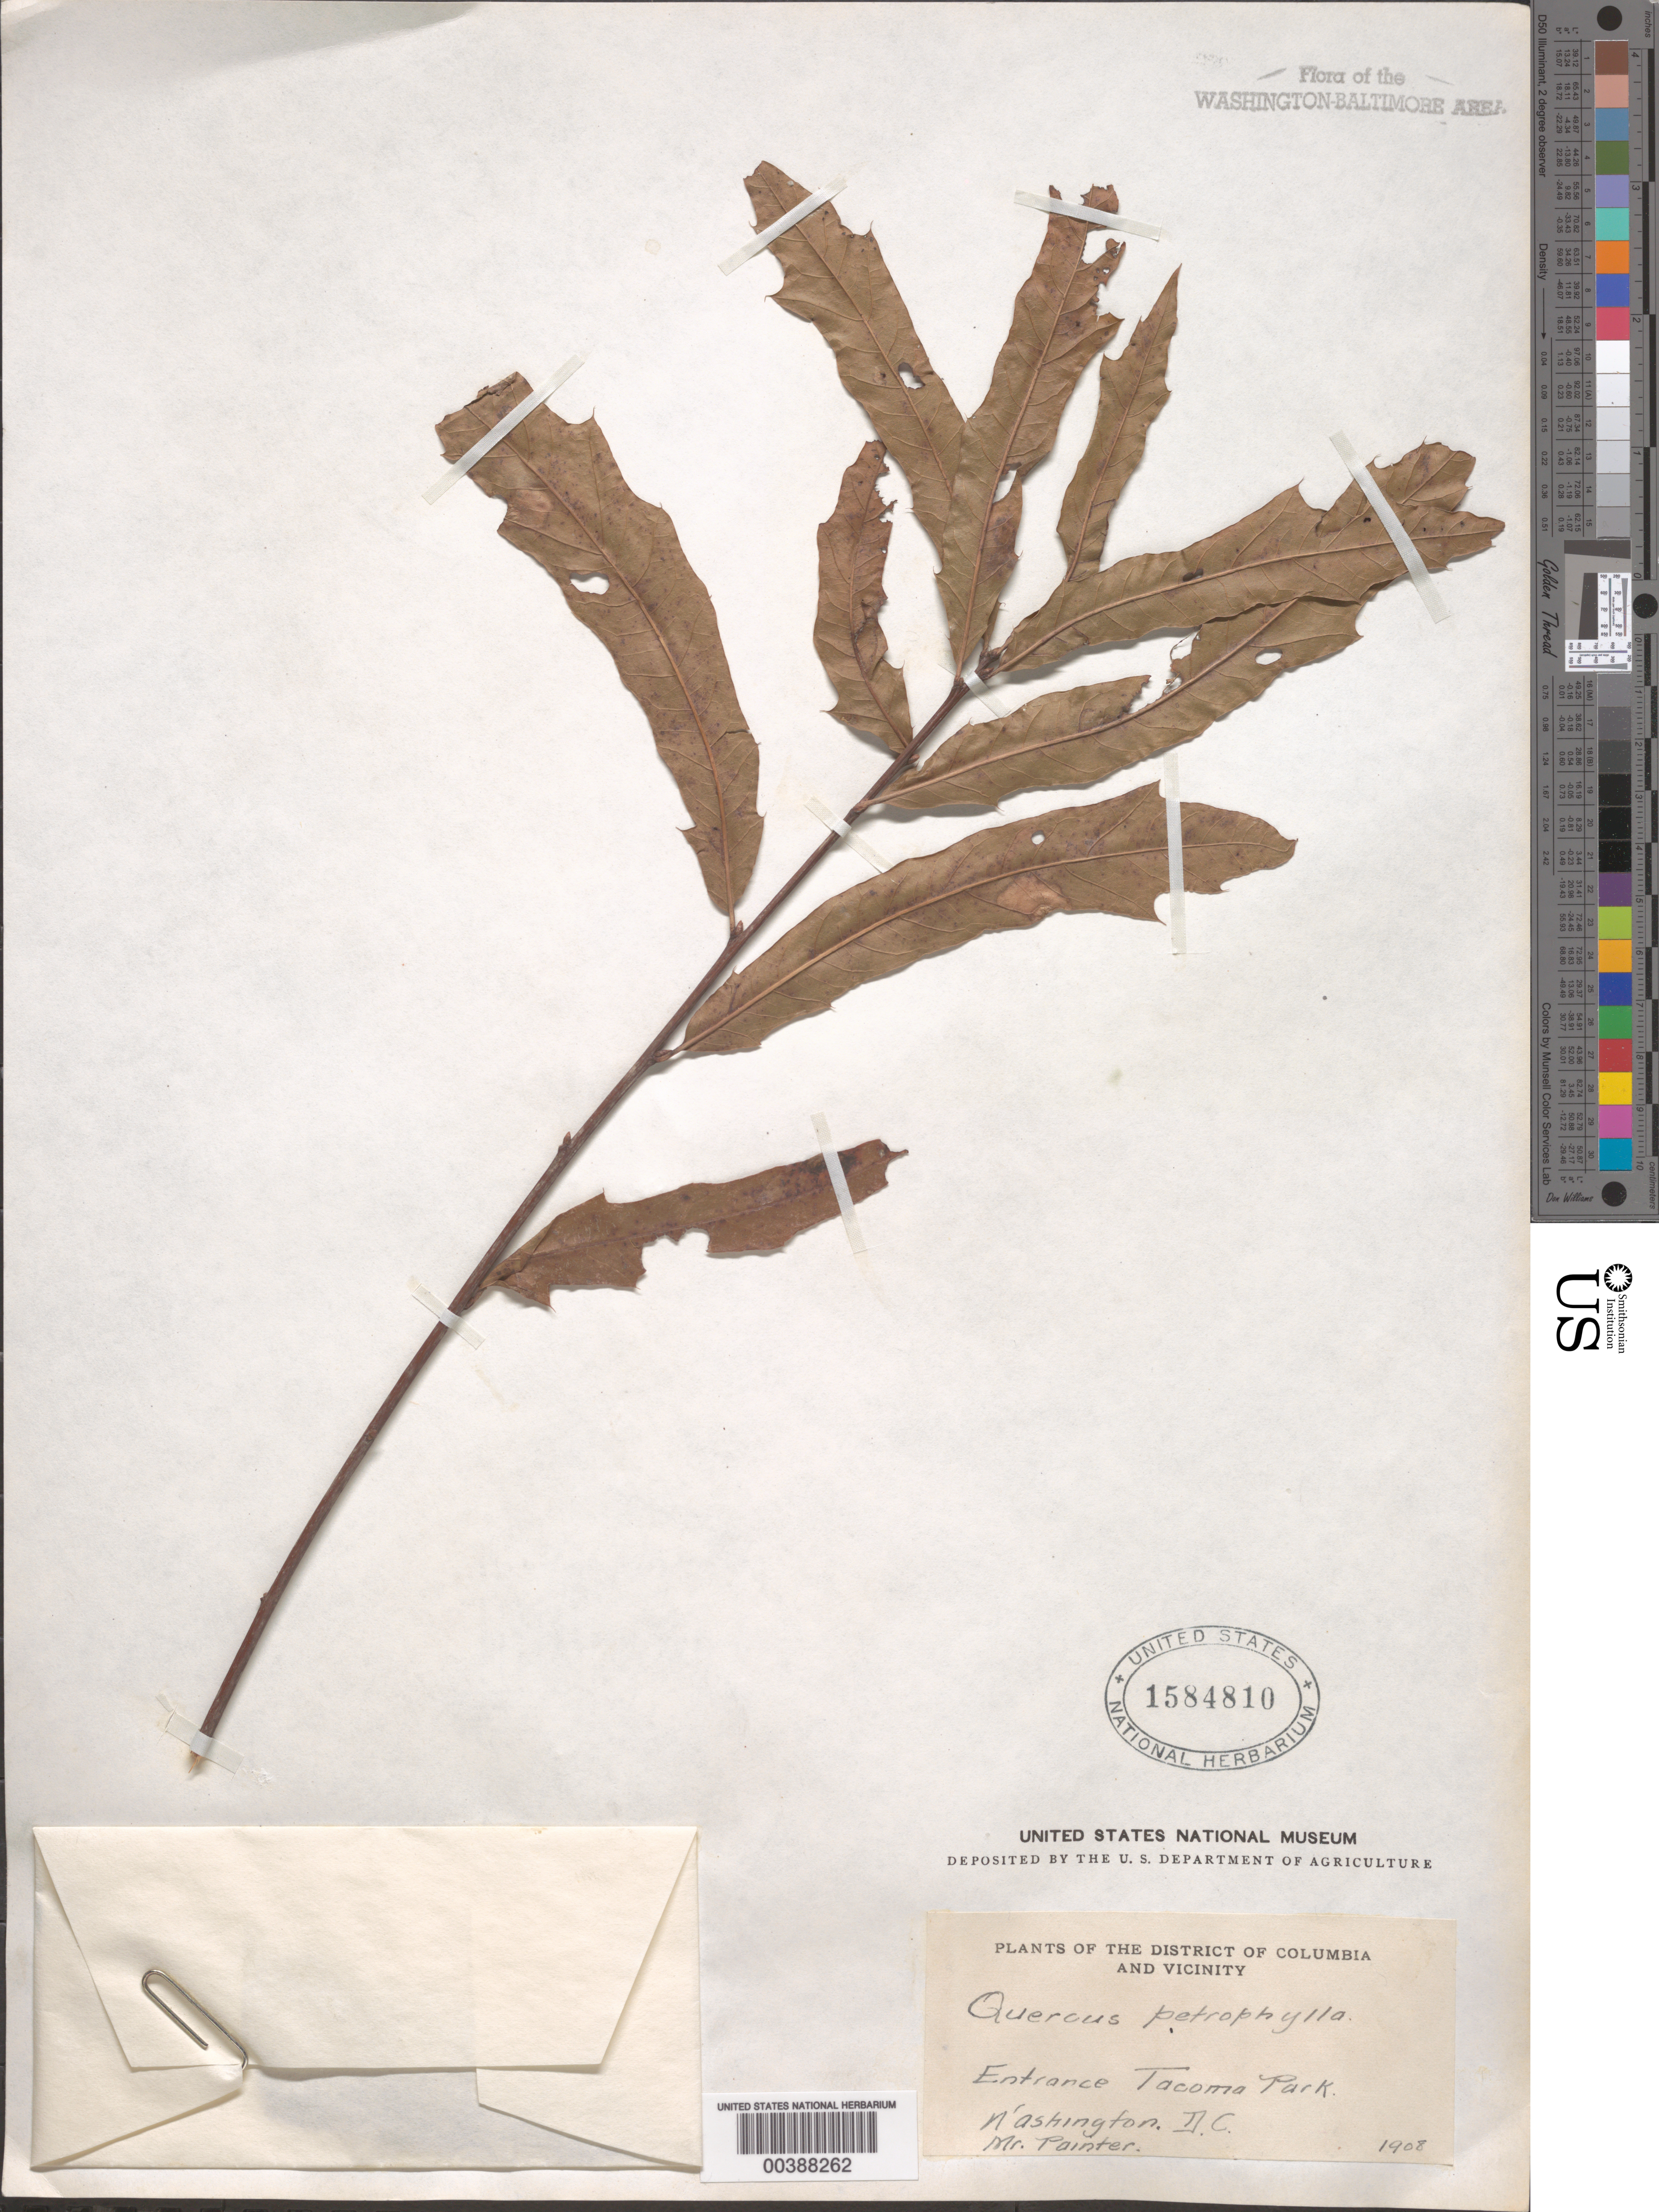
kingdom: Plantae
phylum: Tracheophyta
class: Magnoliopsida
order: Fagales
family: Fagaceae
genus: Quercus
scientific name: Quercus x heterophylla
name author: Michx.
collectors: J. H. Painter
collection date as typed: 1908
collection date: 1908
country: United States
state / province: District of Columbia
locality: Tacoma Park entrance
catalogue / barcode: US 1584810